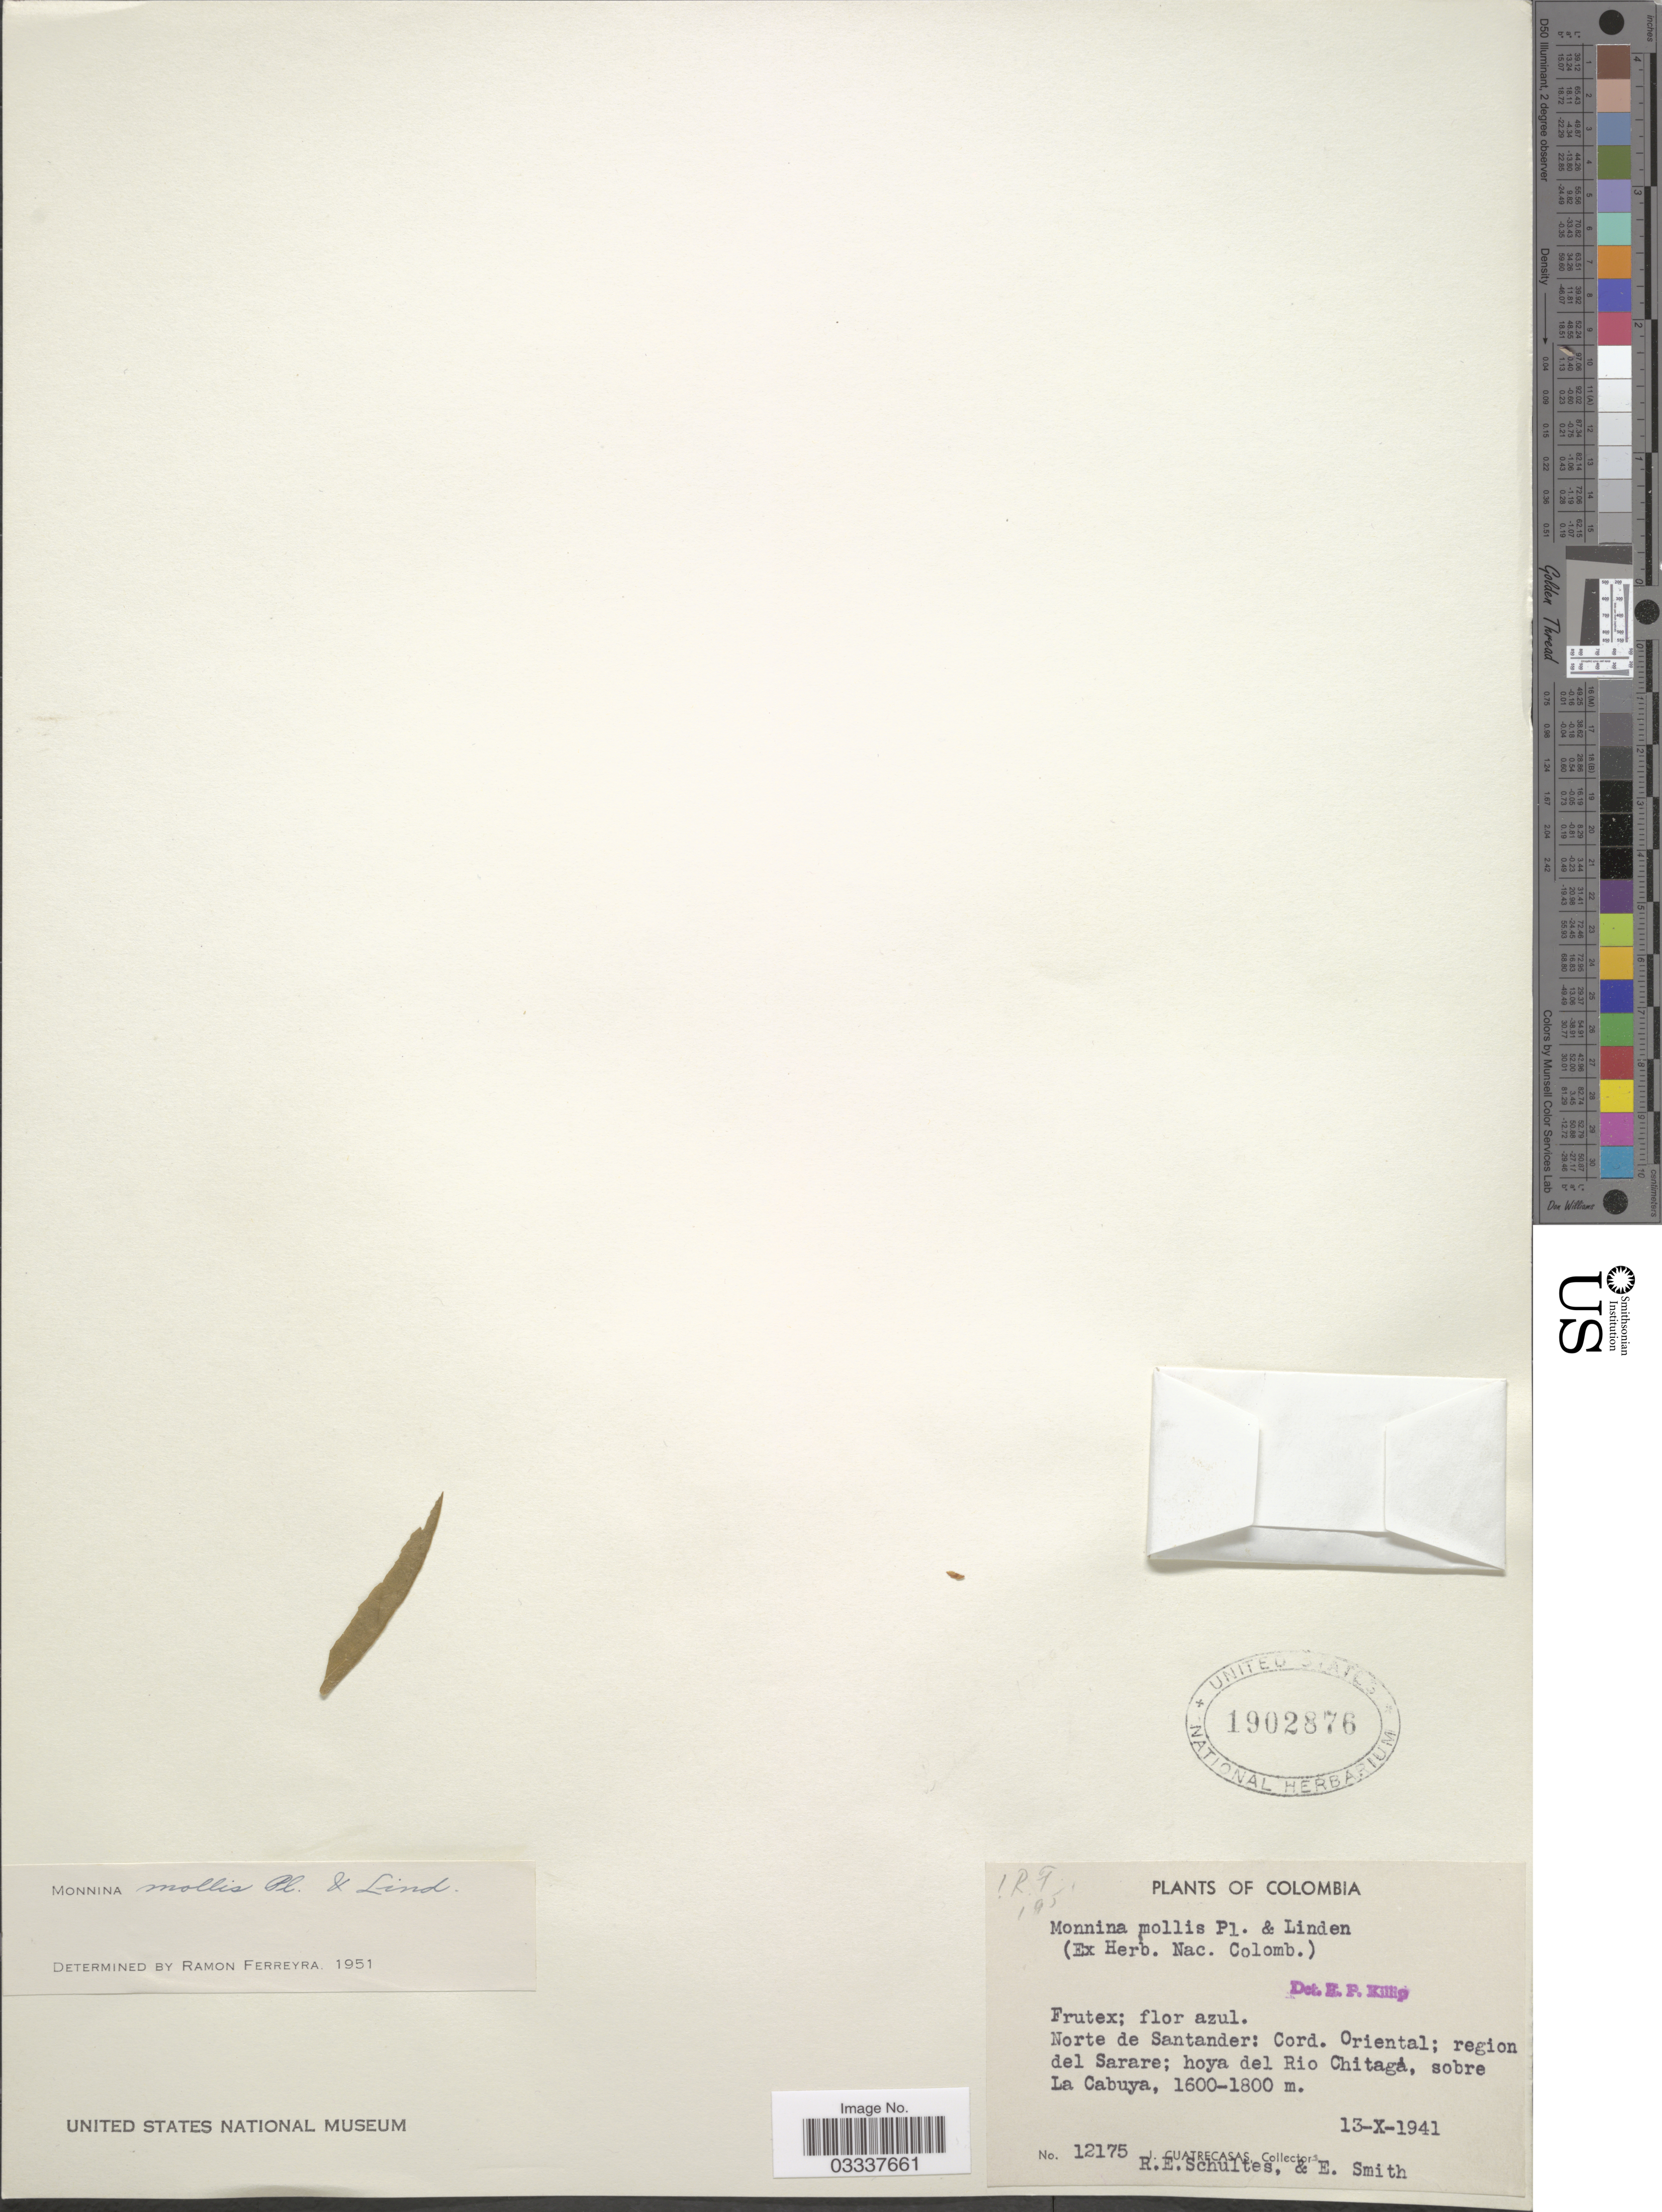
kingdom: Plantae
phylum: Tracheophyta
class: Magnoliopsida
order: Fabales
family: Polygalaceae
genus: Monnina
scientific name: Monnina mollis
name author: Planch. & Linden in Triana & Planch.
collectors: J. Cuatrecasas, R. E. Schultes & E. Smith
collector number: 12175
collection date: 1941-10-13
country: Colombia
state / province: Norte de Santander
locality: Cord. Oriental; region del Sarare; hoya del Rio Chitagá, sobre La Cabuya.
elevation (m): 1600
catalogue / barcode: US 1902876